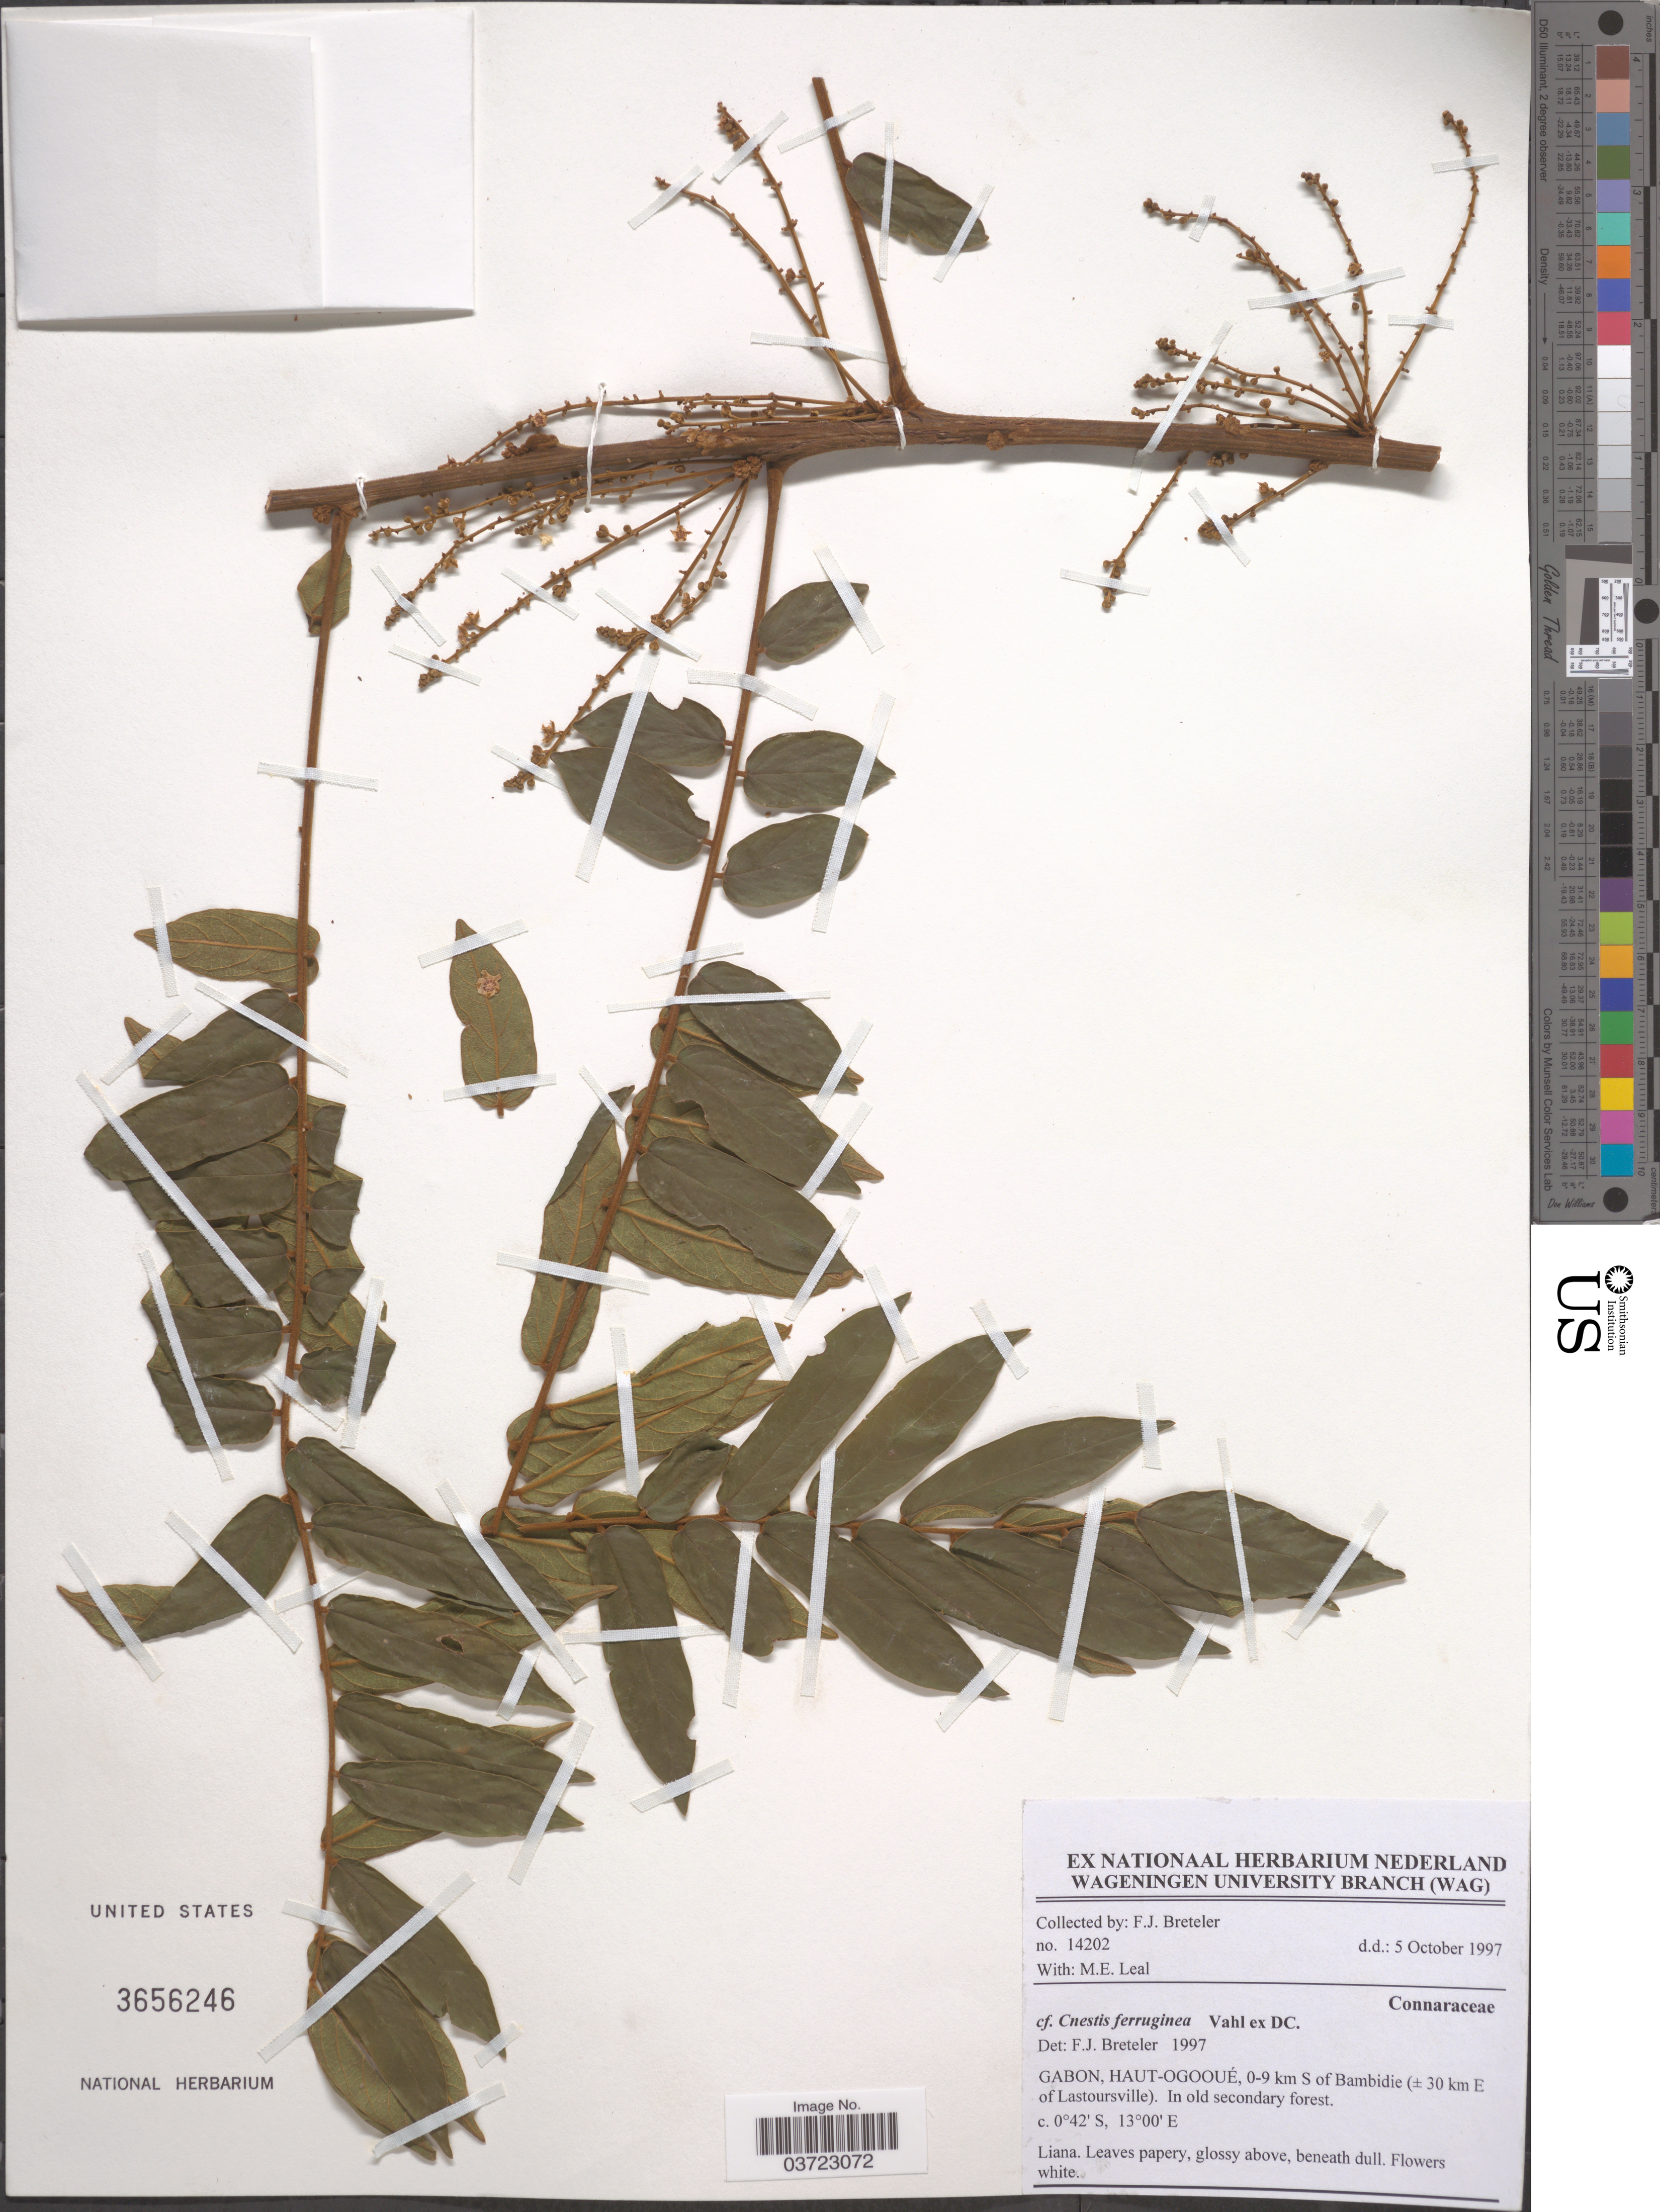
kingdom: Plantae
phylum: Tracheophyta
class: Magnoliopsida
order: Oxalidales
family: Connaraceae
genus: Cnestis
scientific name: Cnestis ferruginea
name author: Vahl ex DC.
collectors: F. J. Breteler & M. E. Leal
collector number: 14202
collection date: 1997-10-05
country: Gabon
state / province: Haut-Ogooue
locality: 0-9km S of Bambidie (±30 km E of Lastoursville).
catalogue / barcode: US 3656246